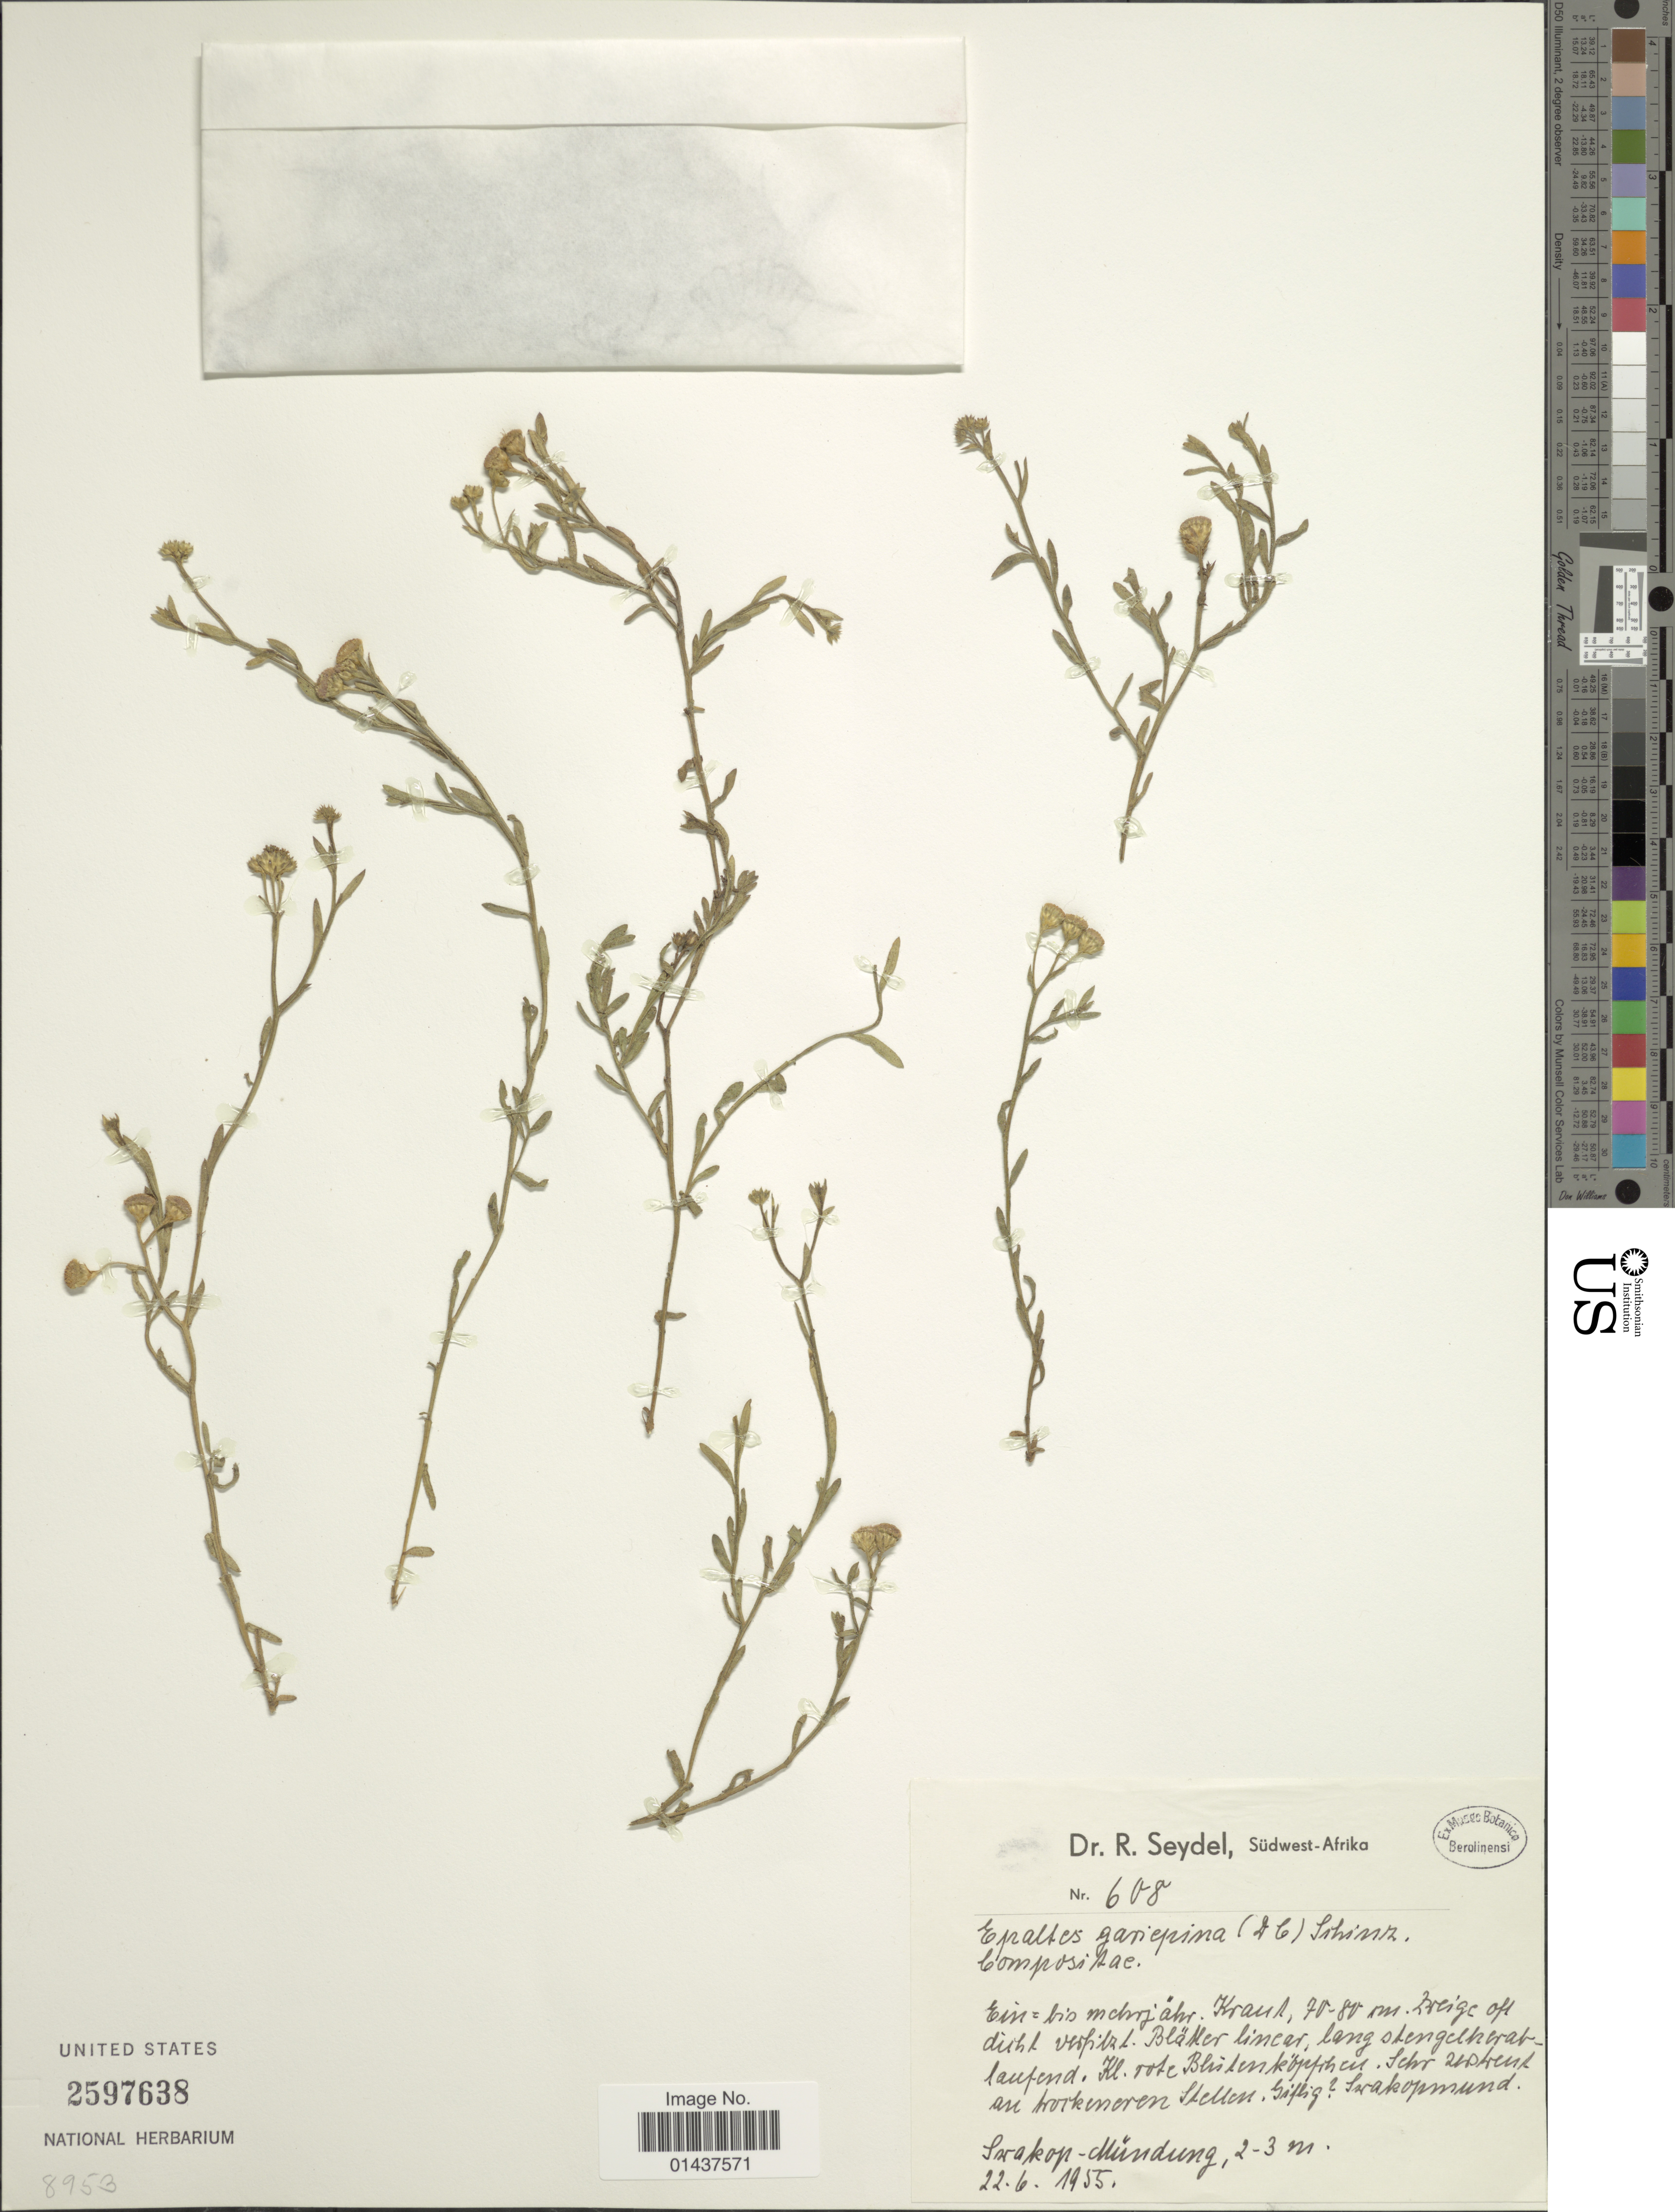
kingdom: Plantae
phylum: Tracheophyta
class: Magnoliopsida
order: Asterales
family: Asteraceae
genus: Epaltes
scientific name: Epaltes gariepina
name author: (DC.) Steetz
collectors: R. Seydel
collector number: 608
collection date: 1955-06-22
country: Namibia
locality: Swakop-Mündung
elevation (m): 2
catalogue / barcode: US 2597638